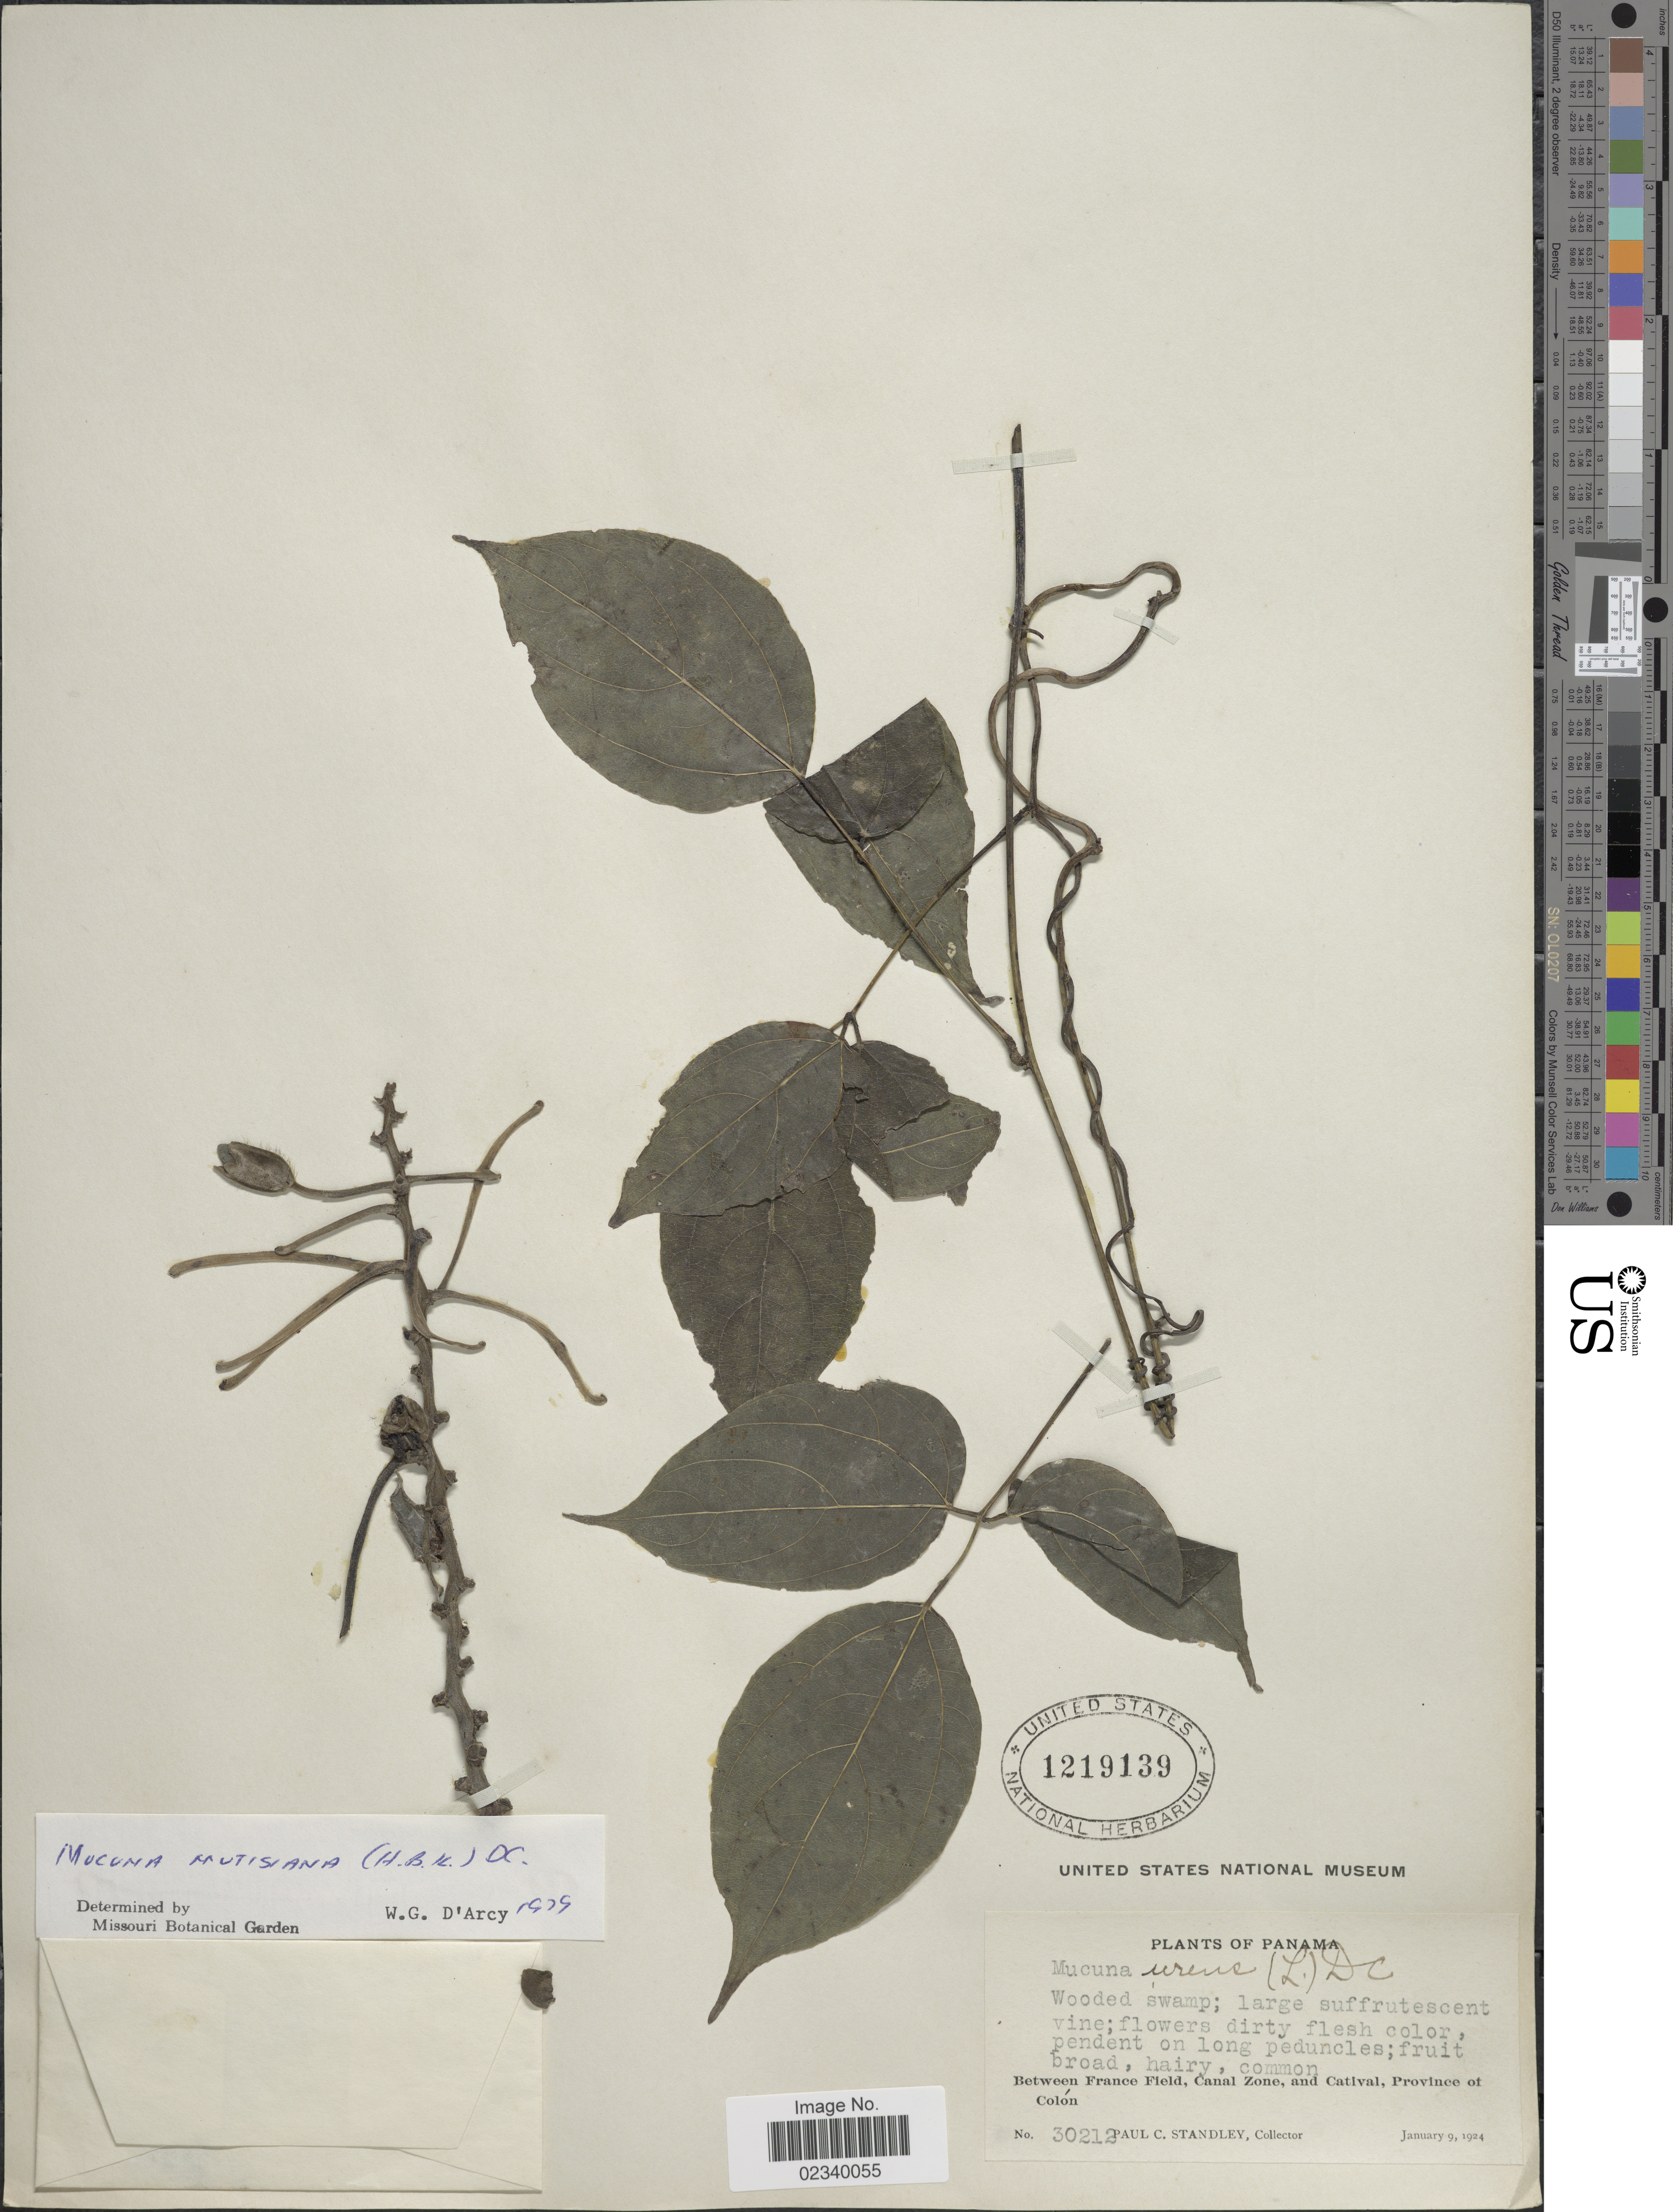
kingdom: Plantae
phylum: Tracheophyta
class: Magnoliopsida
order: Fabales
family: Fabaceae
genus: Mucuna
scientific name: Mucuna mutisiana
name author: (Kunth) DC.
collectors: P. C. Standley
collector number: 30212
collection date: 1924-01-09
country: Panama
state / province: Colón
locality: Wooded swamp; Between France Field, Canal Zone, and Catival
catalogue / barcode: US 1219139